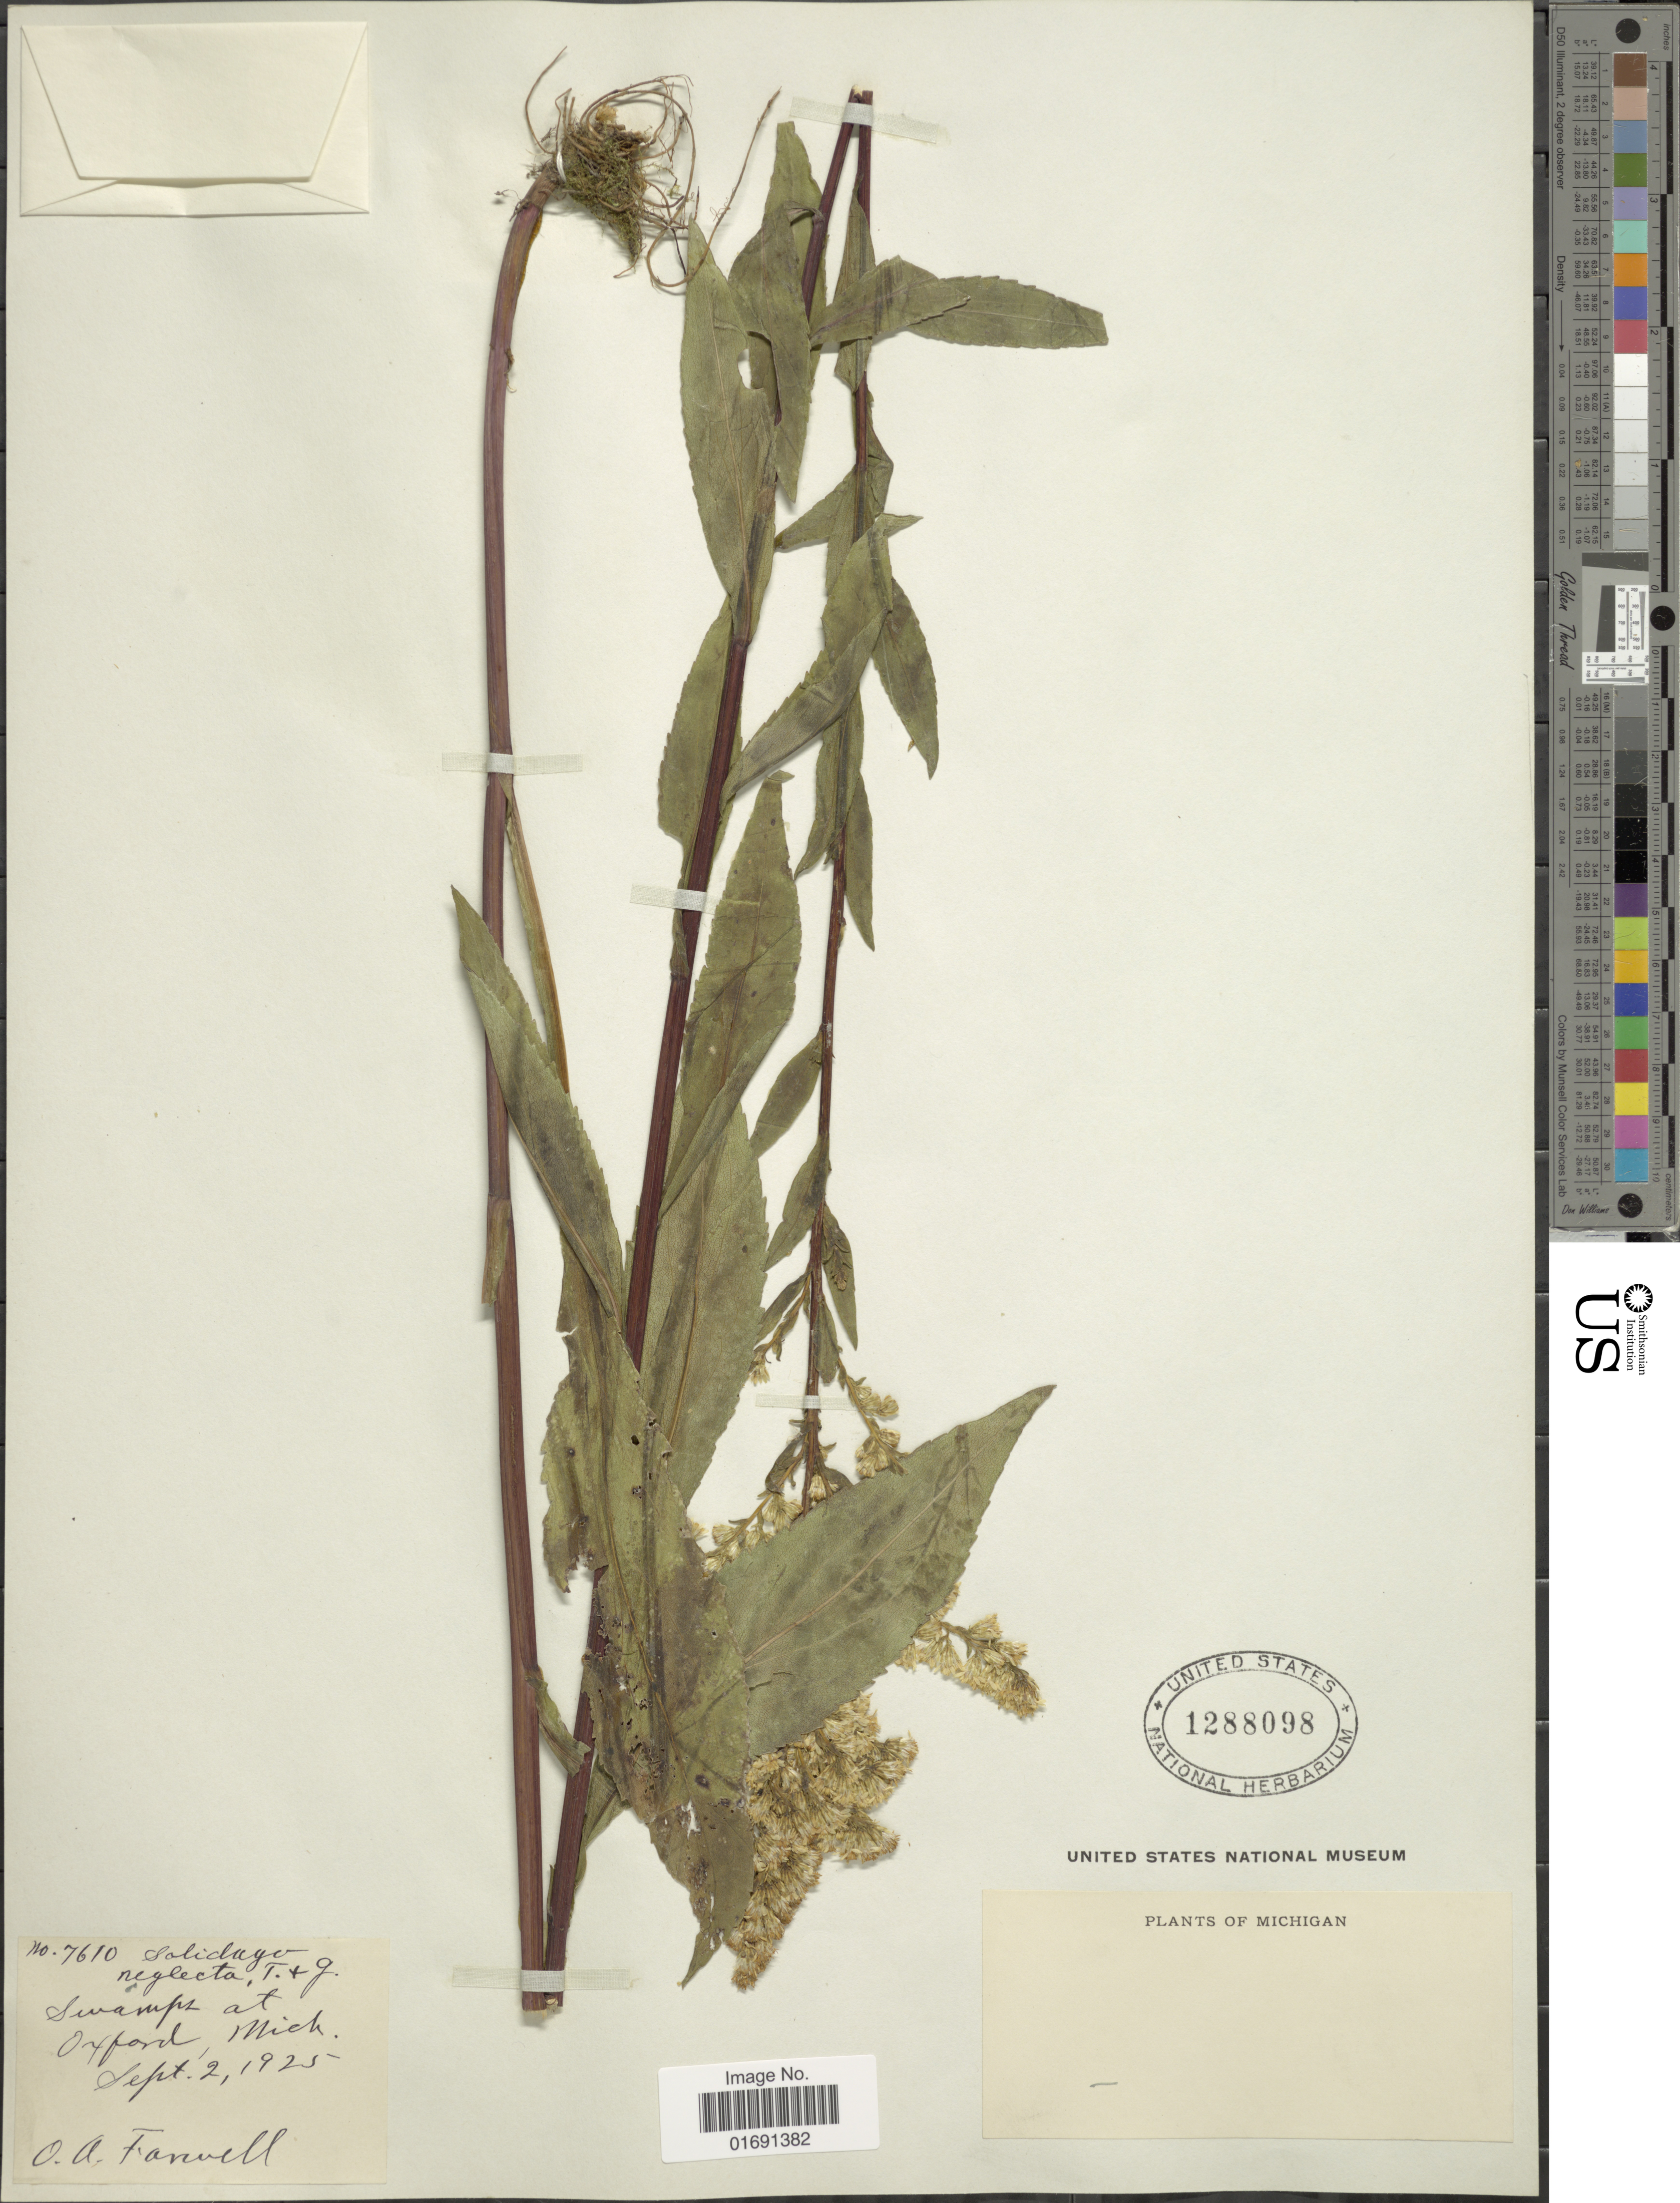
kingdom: Plantae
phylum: Tracheophyta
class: Magnoliopsida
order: Asterales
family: Asteraceae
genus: Solidago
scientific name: Solidago uniligulata var. neglecta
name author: Fernald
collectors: O. Farwell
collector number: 7610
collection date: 1925-09-02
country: United States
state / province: Michigan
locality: Swamp at Oxford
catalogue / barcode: US 1288098